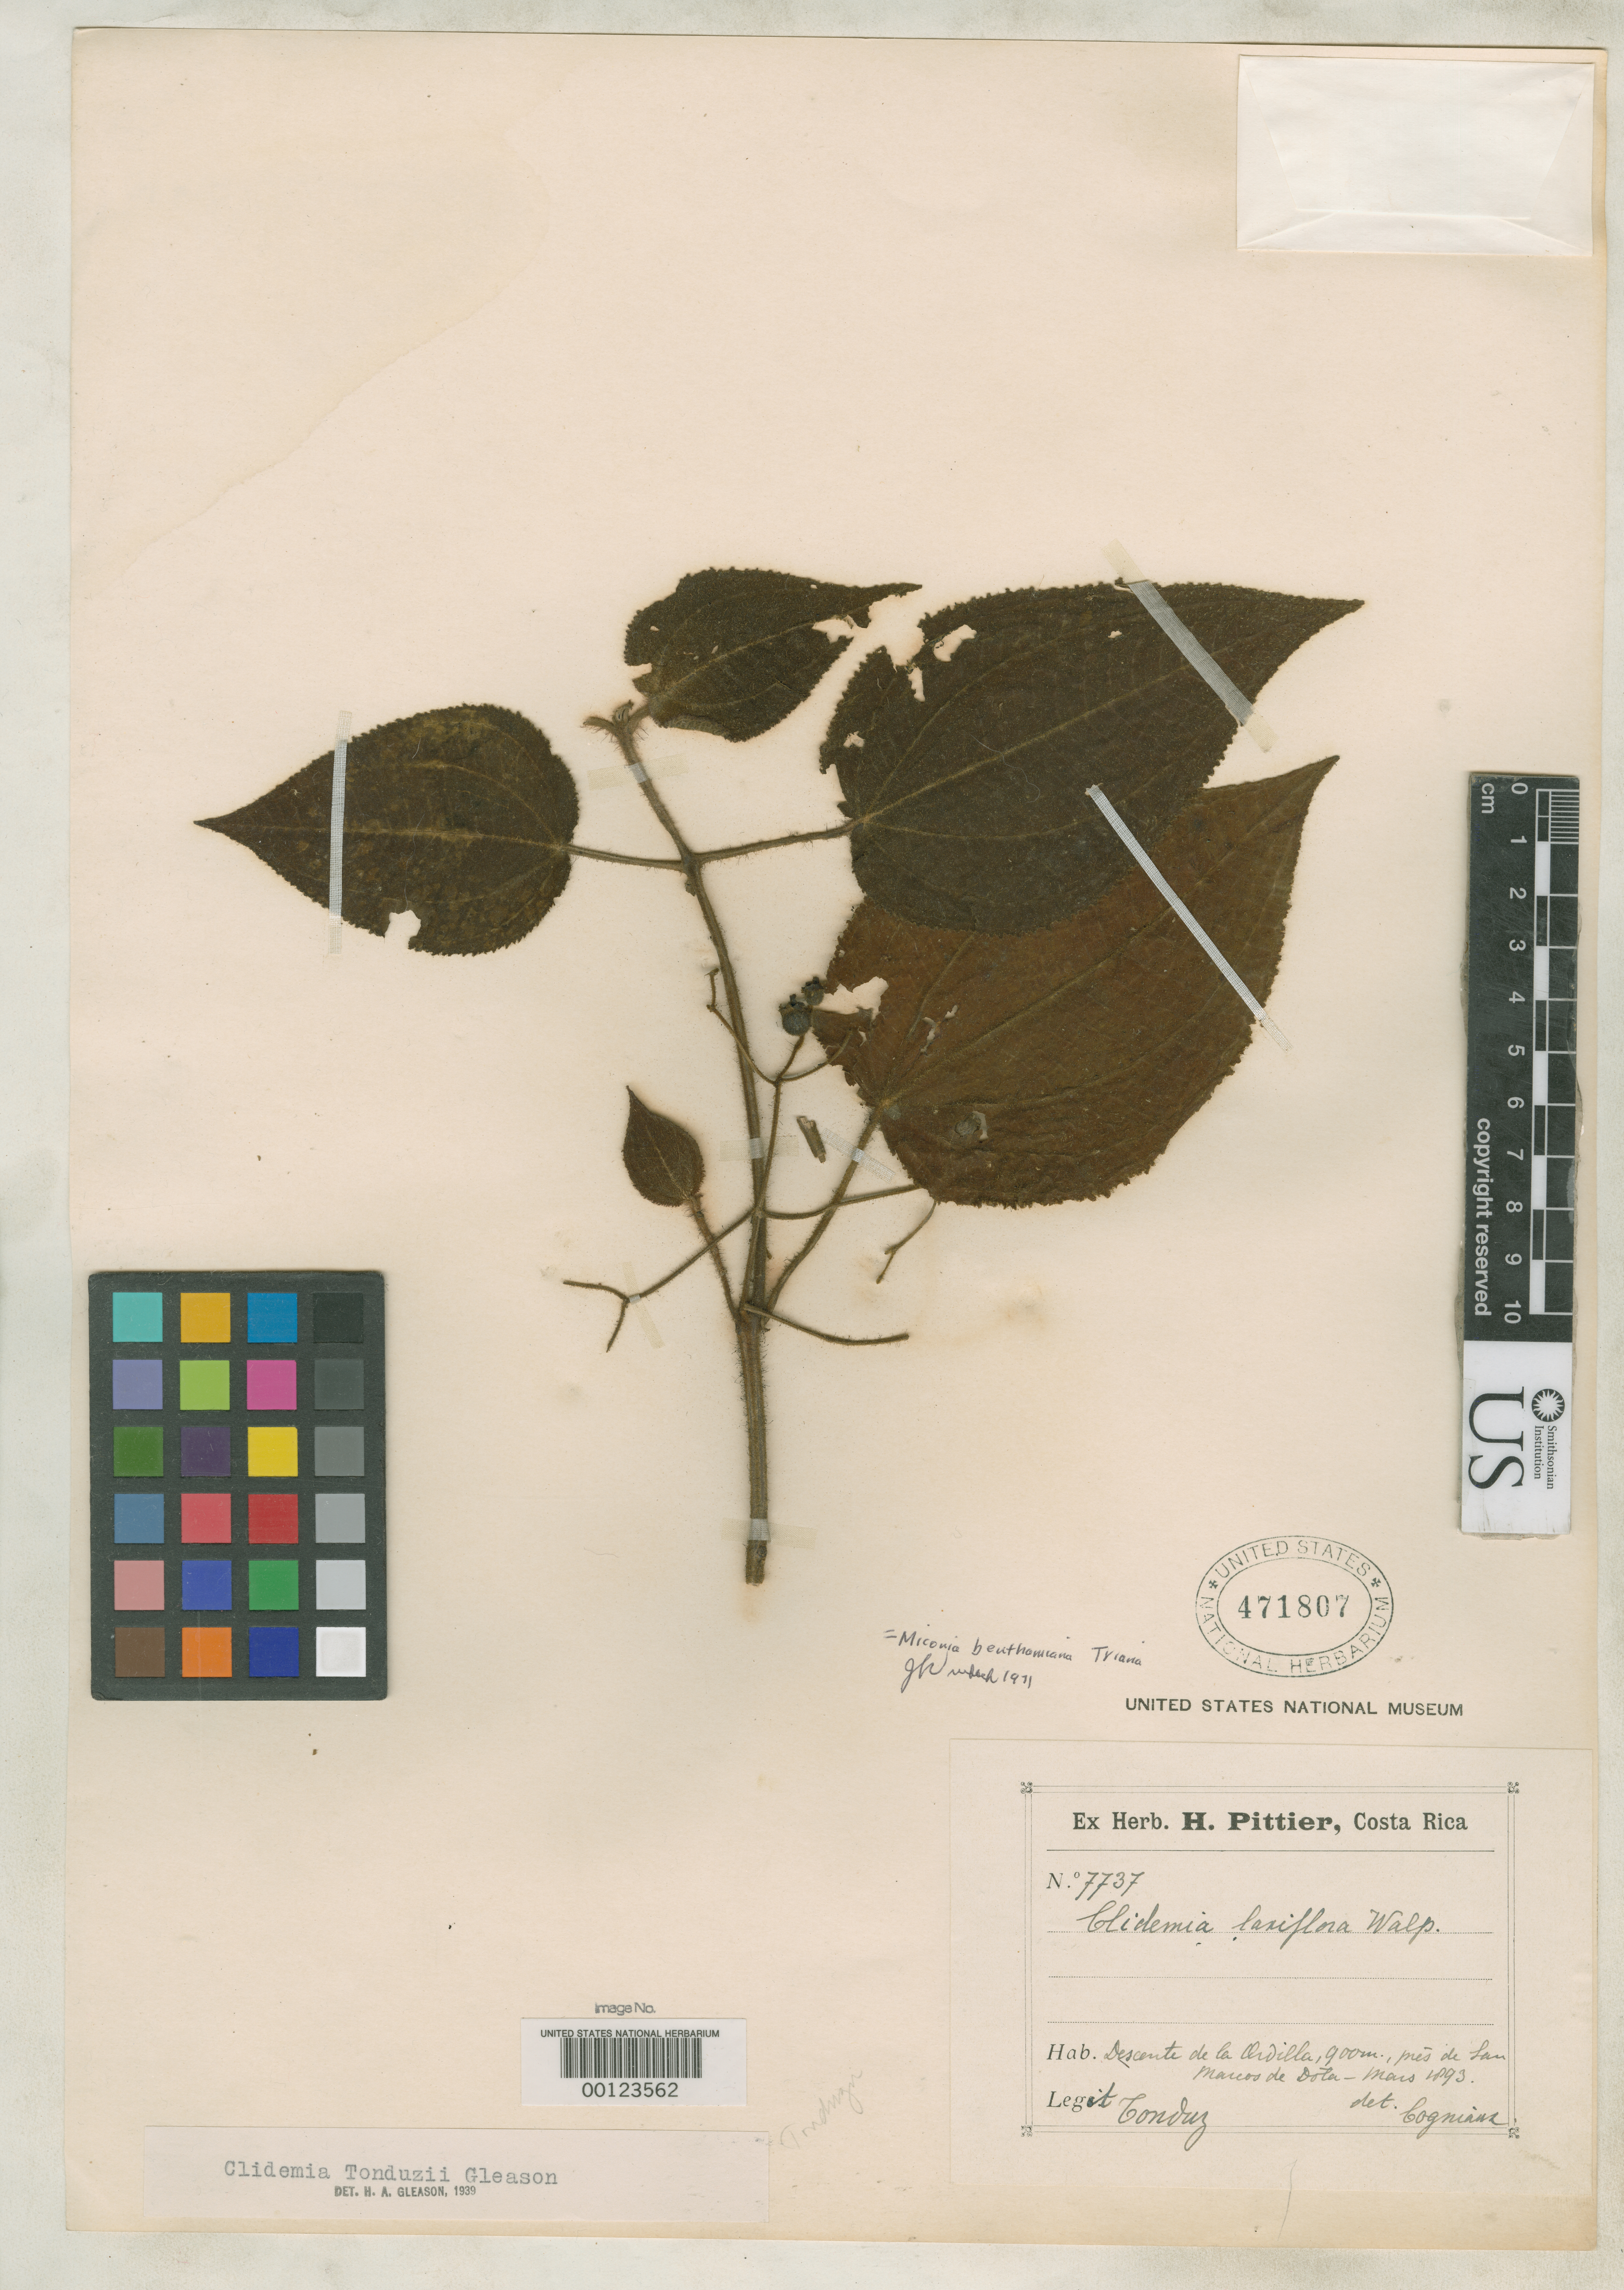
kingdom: Plantae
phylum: Tracheophyta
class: Magnoliopsida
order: Myrtales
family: Melastomataceae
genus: Clidemia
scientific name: Clidemia tonduzii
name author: Gleason in Gleason & Killip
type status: Isotype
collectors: A. Tonduz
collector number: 7737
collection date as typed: Mar 1893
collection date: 1893-03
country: Costa Rica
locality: Near San Marcos de Dota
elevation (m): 900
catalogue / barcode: US 471807